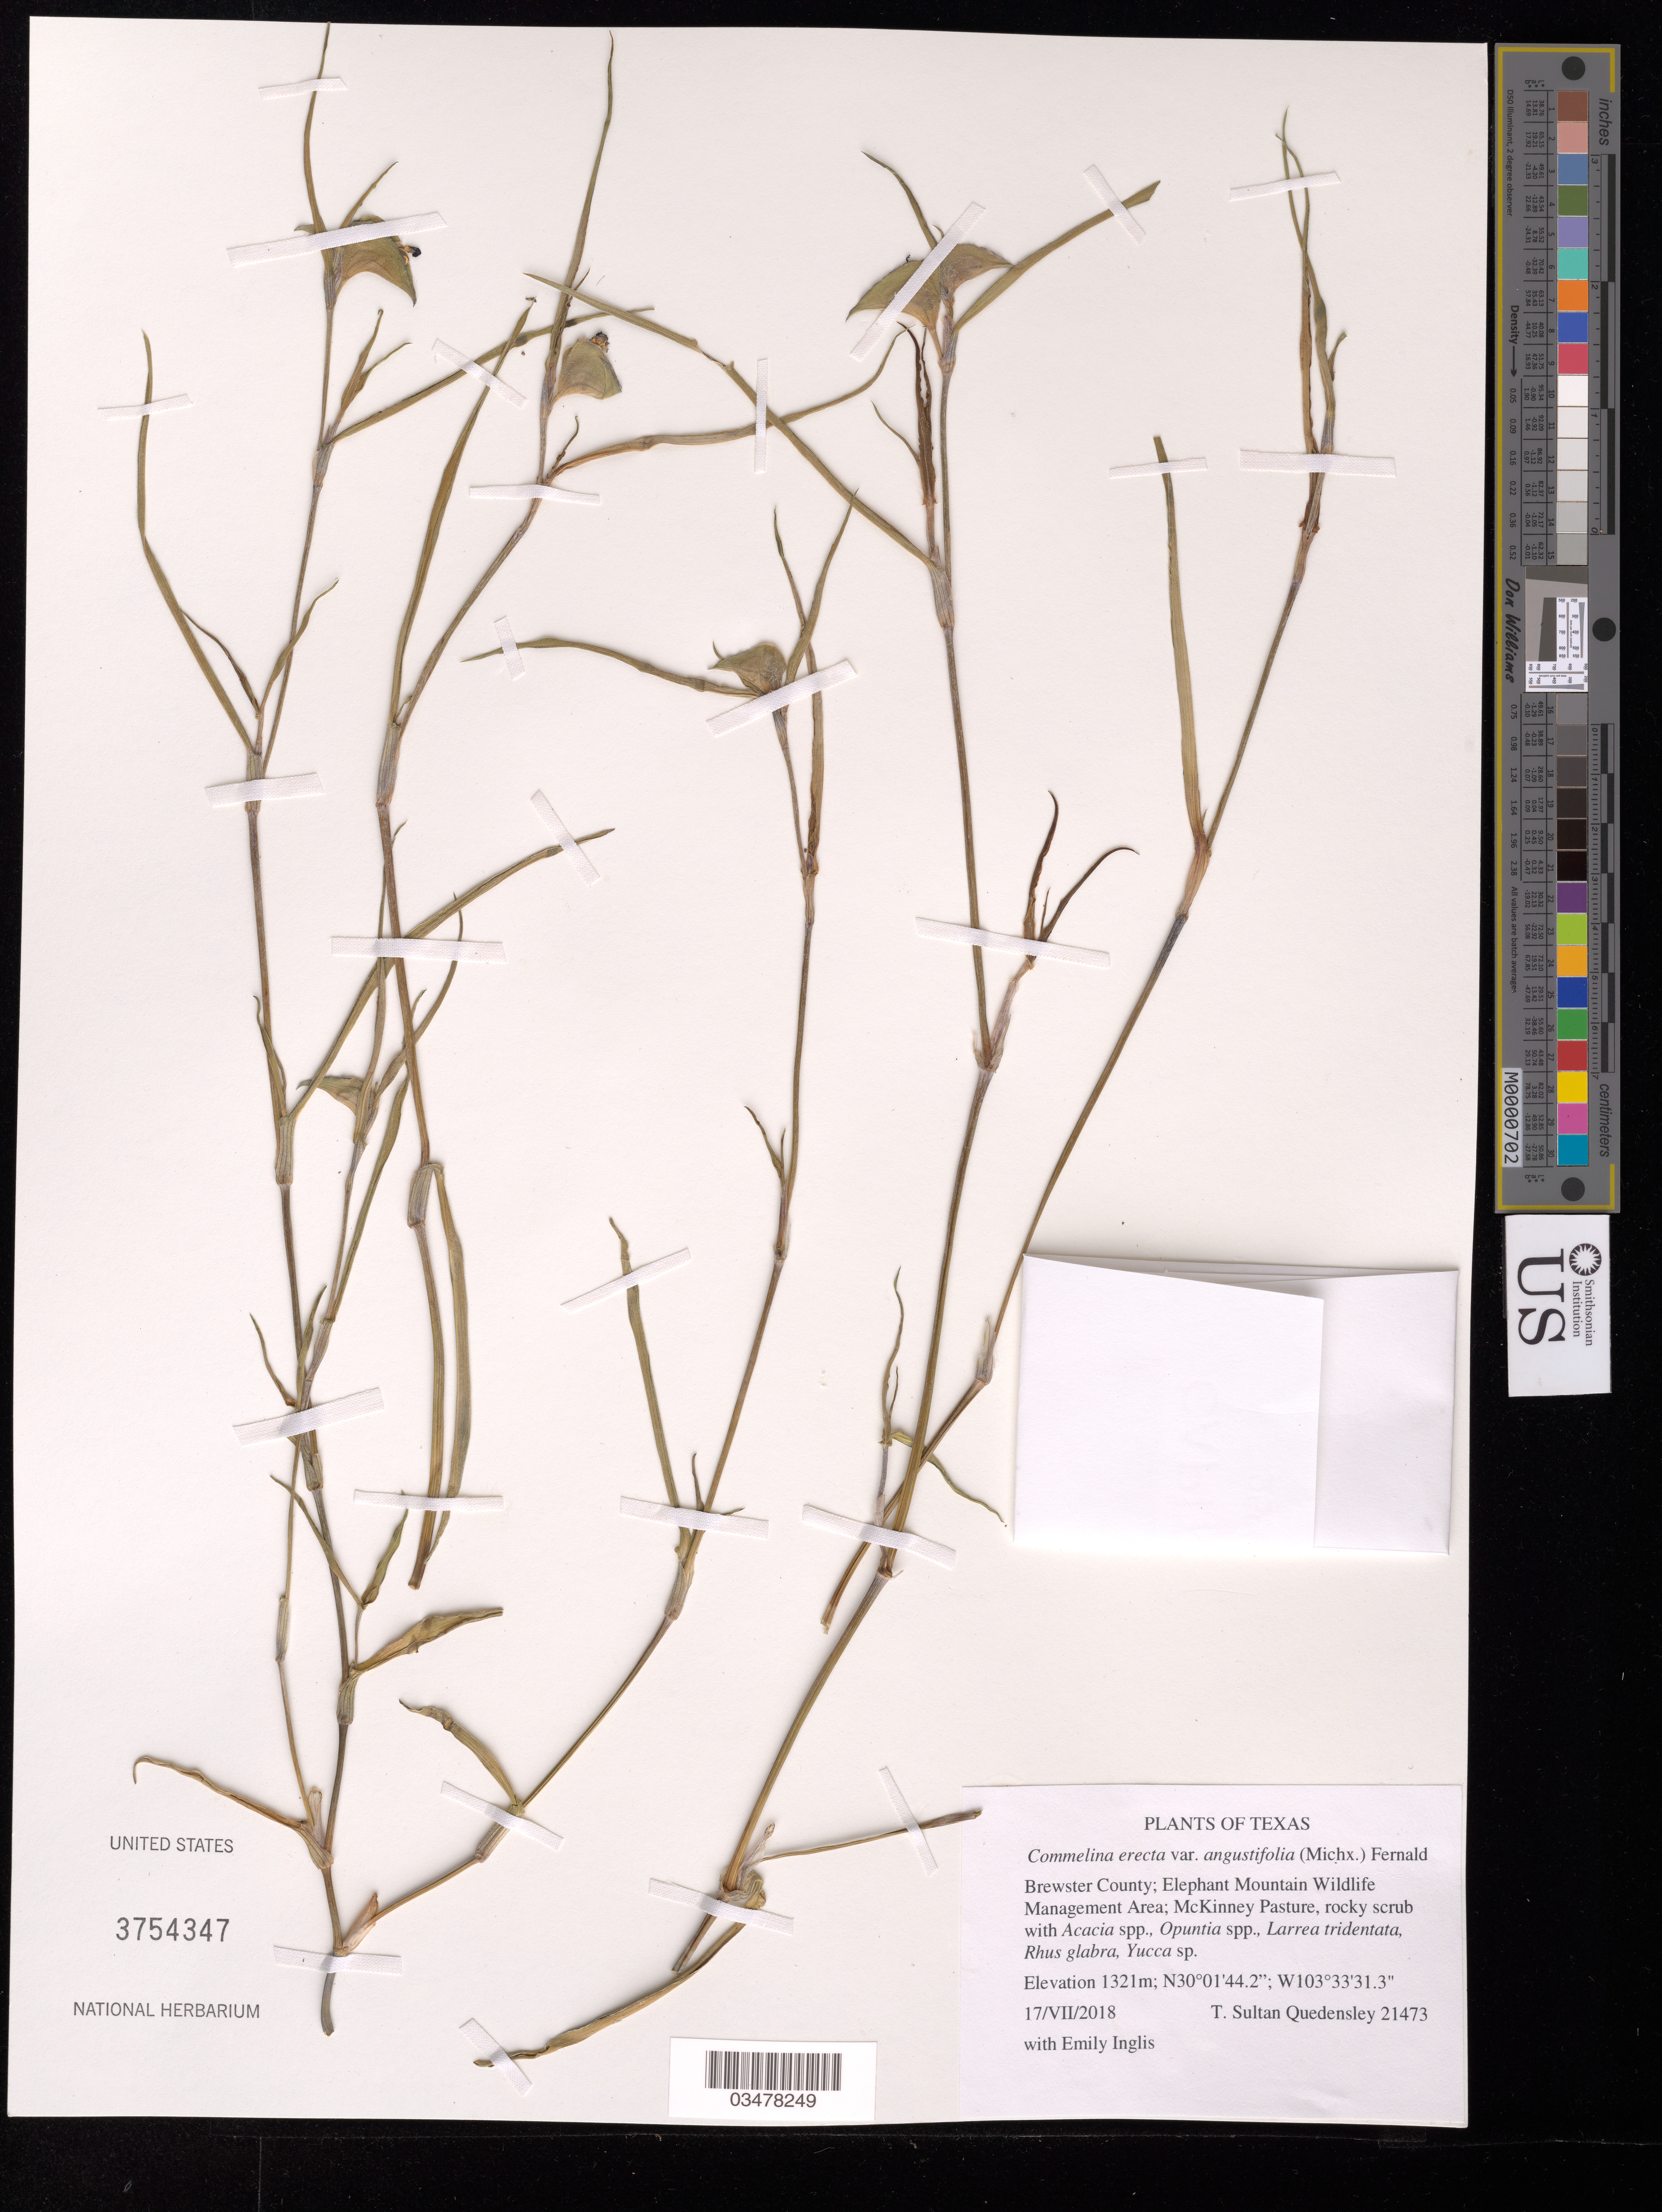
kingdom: Plantae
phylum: Tracheophyta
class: Liliopsida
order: Commelinales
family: Commelinaceae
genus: Commelina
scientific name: Commelina erecta var. angustifolia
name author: (Michx.) Fernald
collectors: T. S. Quedensley & E. Inglis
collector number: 21473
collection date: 2018-07-17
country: United States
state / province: Texas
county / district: Brewster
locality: Elephant Mountain Wildlife Management Area. McKinney Pasture.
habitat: Rocky shrub. With Acacia sp., Opuntia sp., Larrea tridentata, Rhus glabra, Yucca sp.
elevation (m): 1321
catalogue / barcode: US 3754347